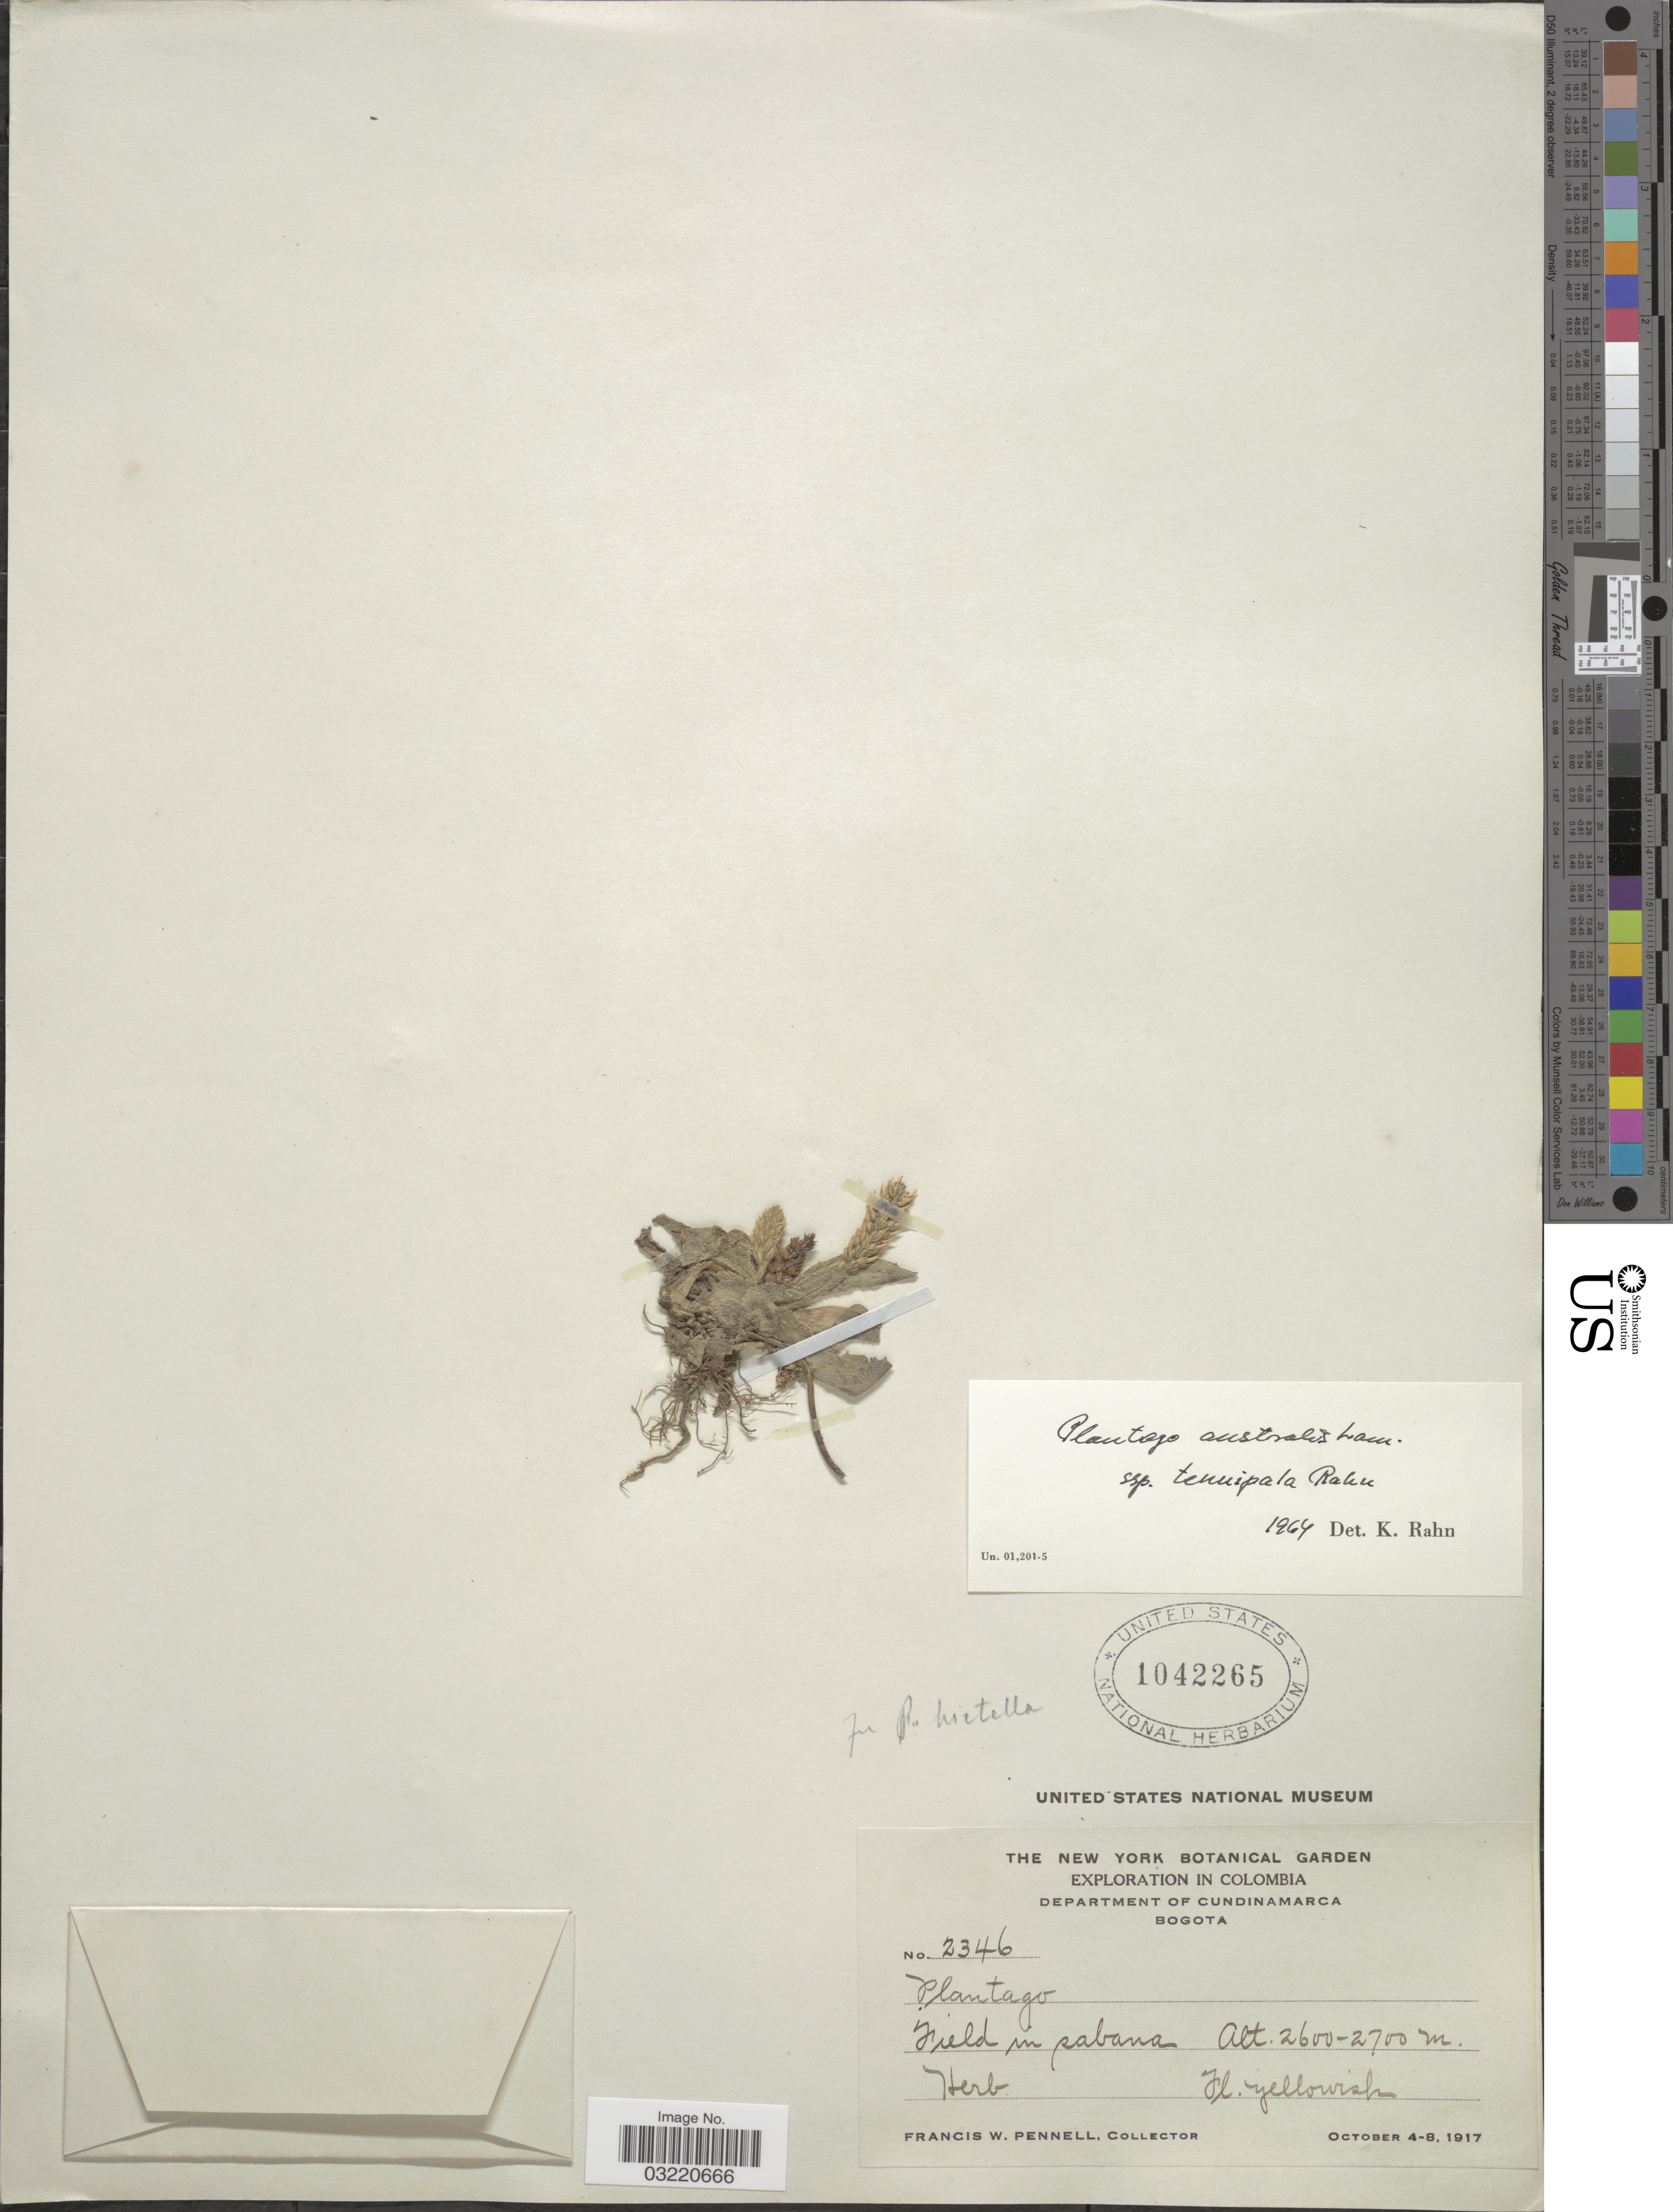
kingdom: Plantae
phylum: Tracheophyta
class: Magnoliopsida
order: Lamiales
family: Plantaginaceae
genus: Plantago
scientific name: Plantago australis subsp. tenuipala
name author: Rahn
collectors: F. W. Pennell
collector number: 2346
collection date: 1917-10-04/1917-10-08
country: Colombia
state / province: Cundinamarca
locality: Department of Cundinamarca. Bogota.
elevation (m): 2600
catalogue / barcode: US 1042265